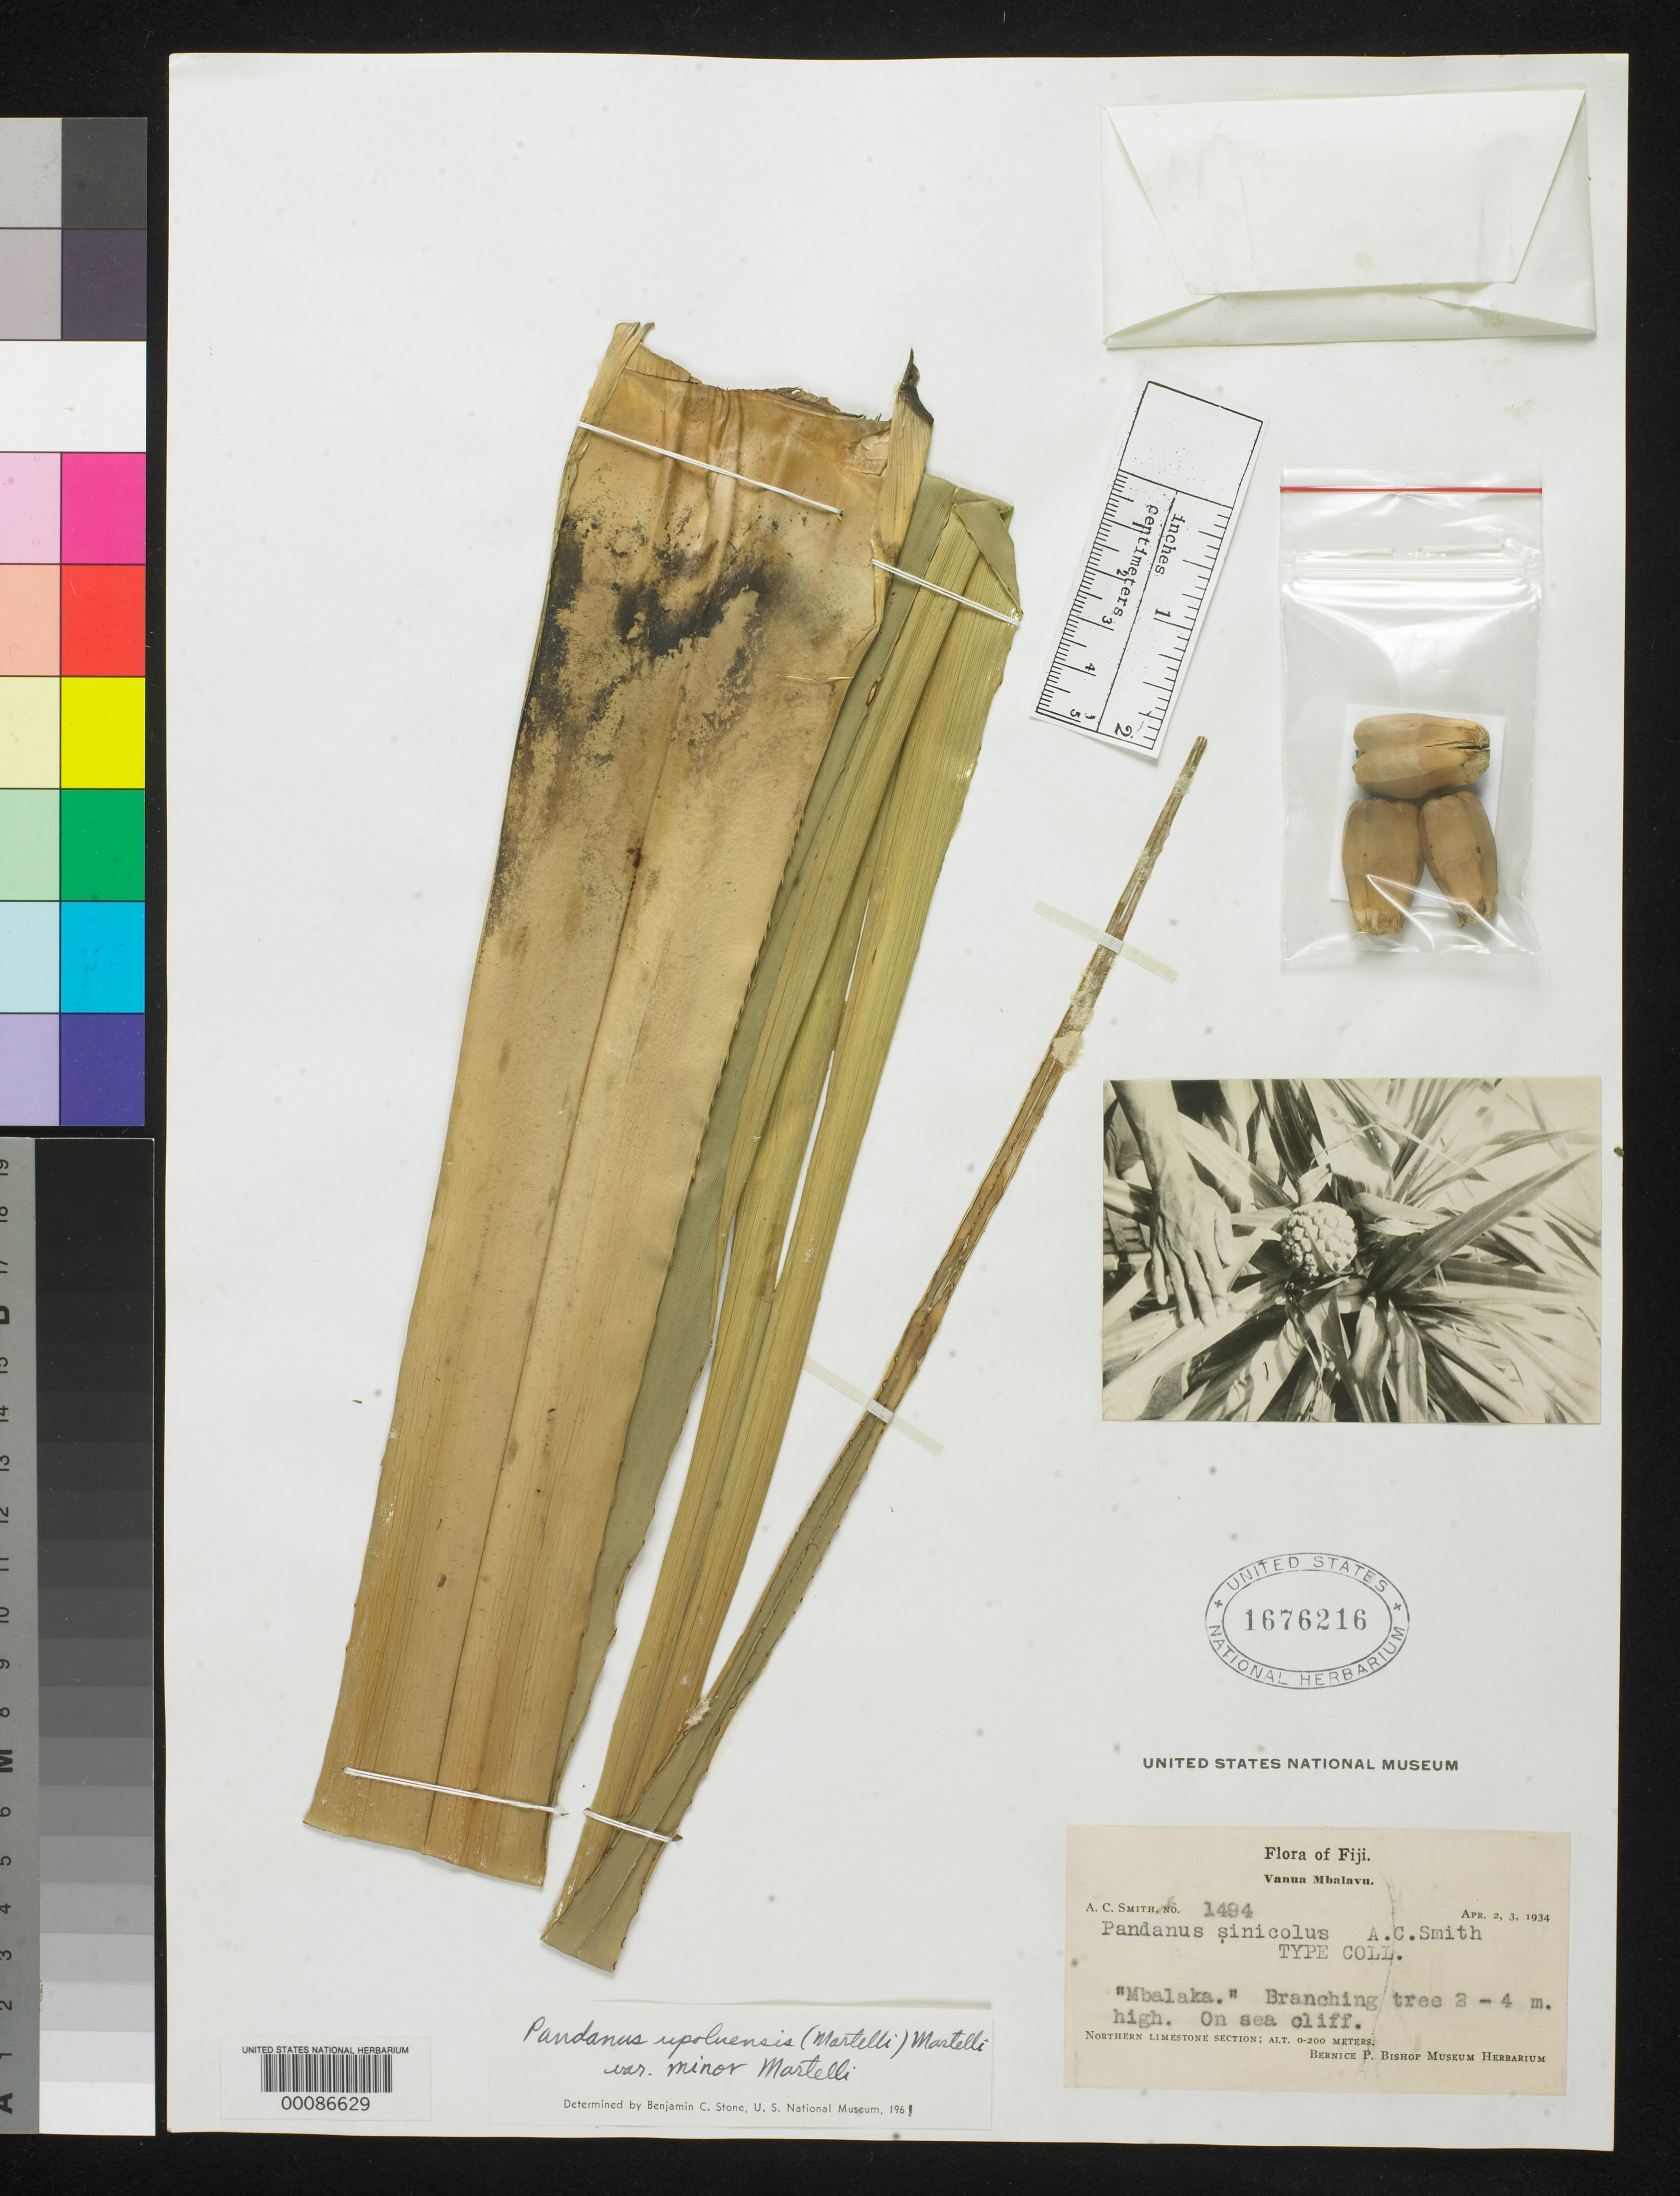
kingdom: Plantae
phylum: Tracheophyta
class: Liliopsida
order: Pandanales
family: Pandanaceae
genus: Pandanus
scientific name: Pandanus sinicola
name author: A.C. Sm.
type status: Isotype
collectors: A. C. Smith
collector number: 1494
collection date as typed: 02 Apr 1934 to 03 Apr 1934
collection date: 1934-04-02/1934-04-03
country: Fiji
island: Vanua Balavu [Mbalavu]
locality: Vanua Mbalavu.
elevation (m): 0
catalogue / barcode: US 1676216